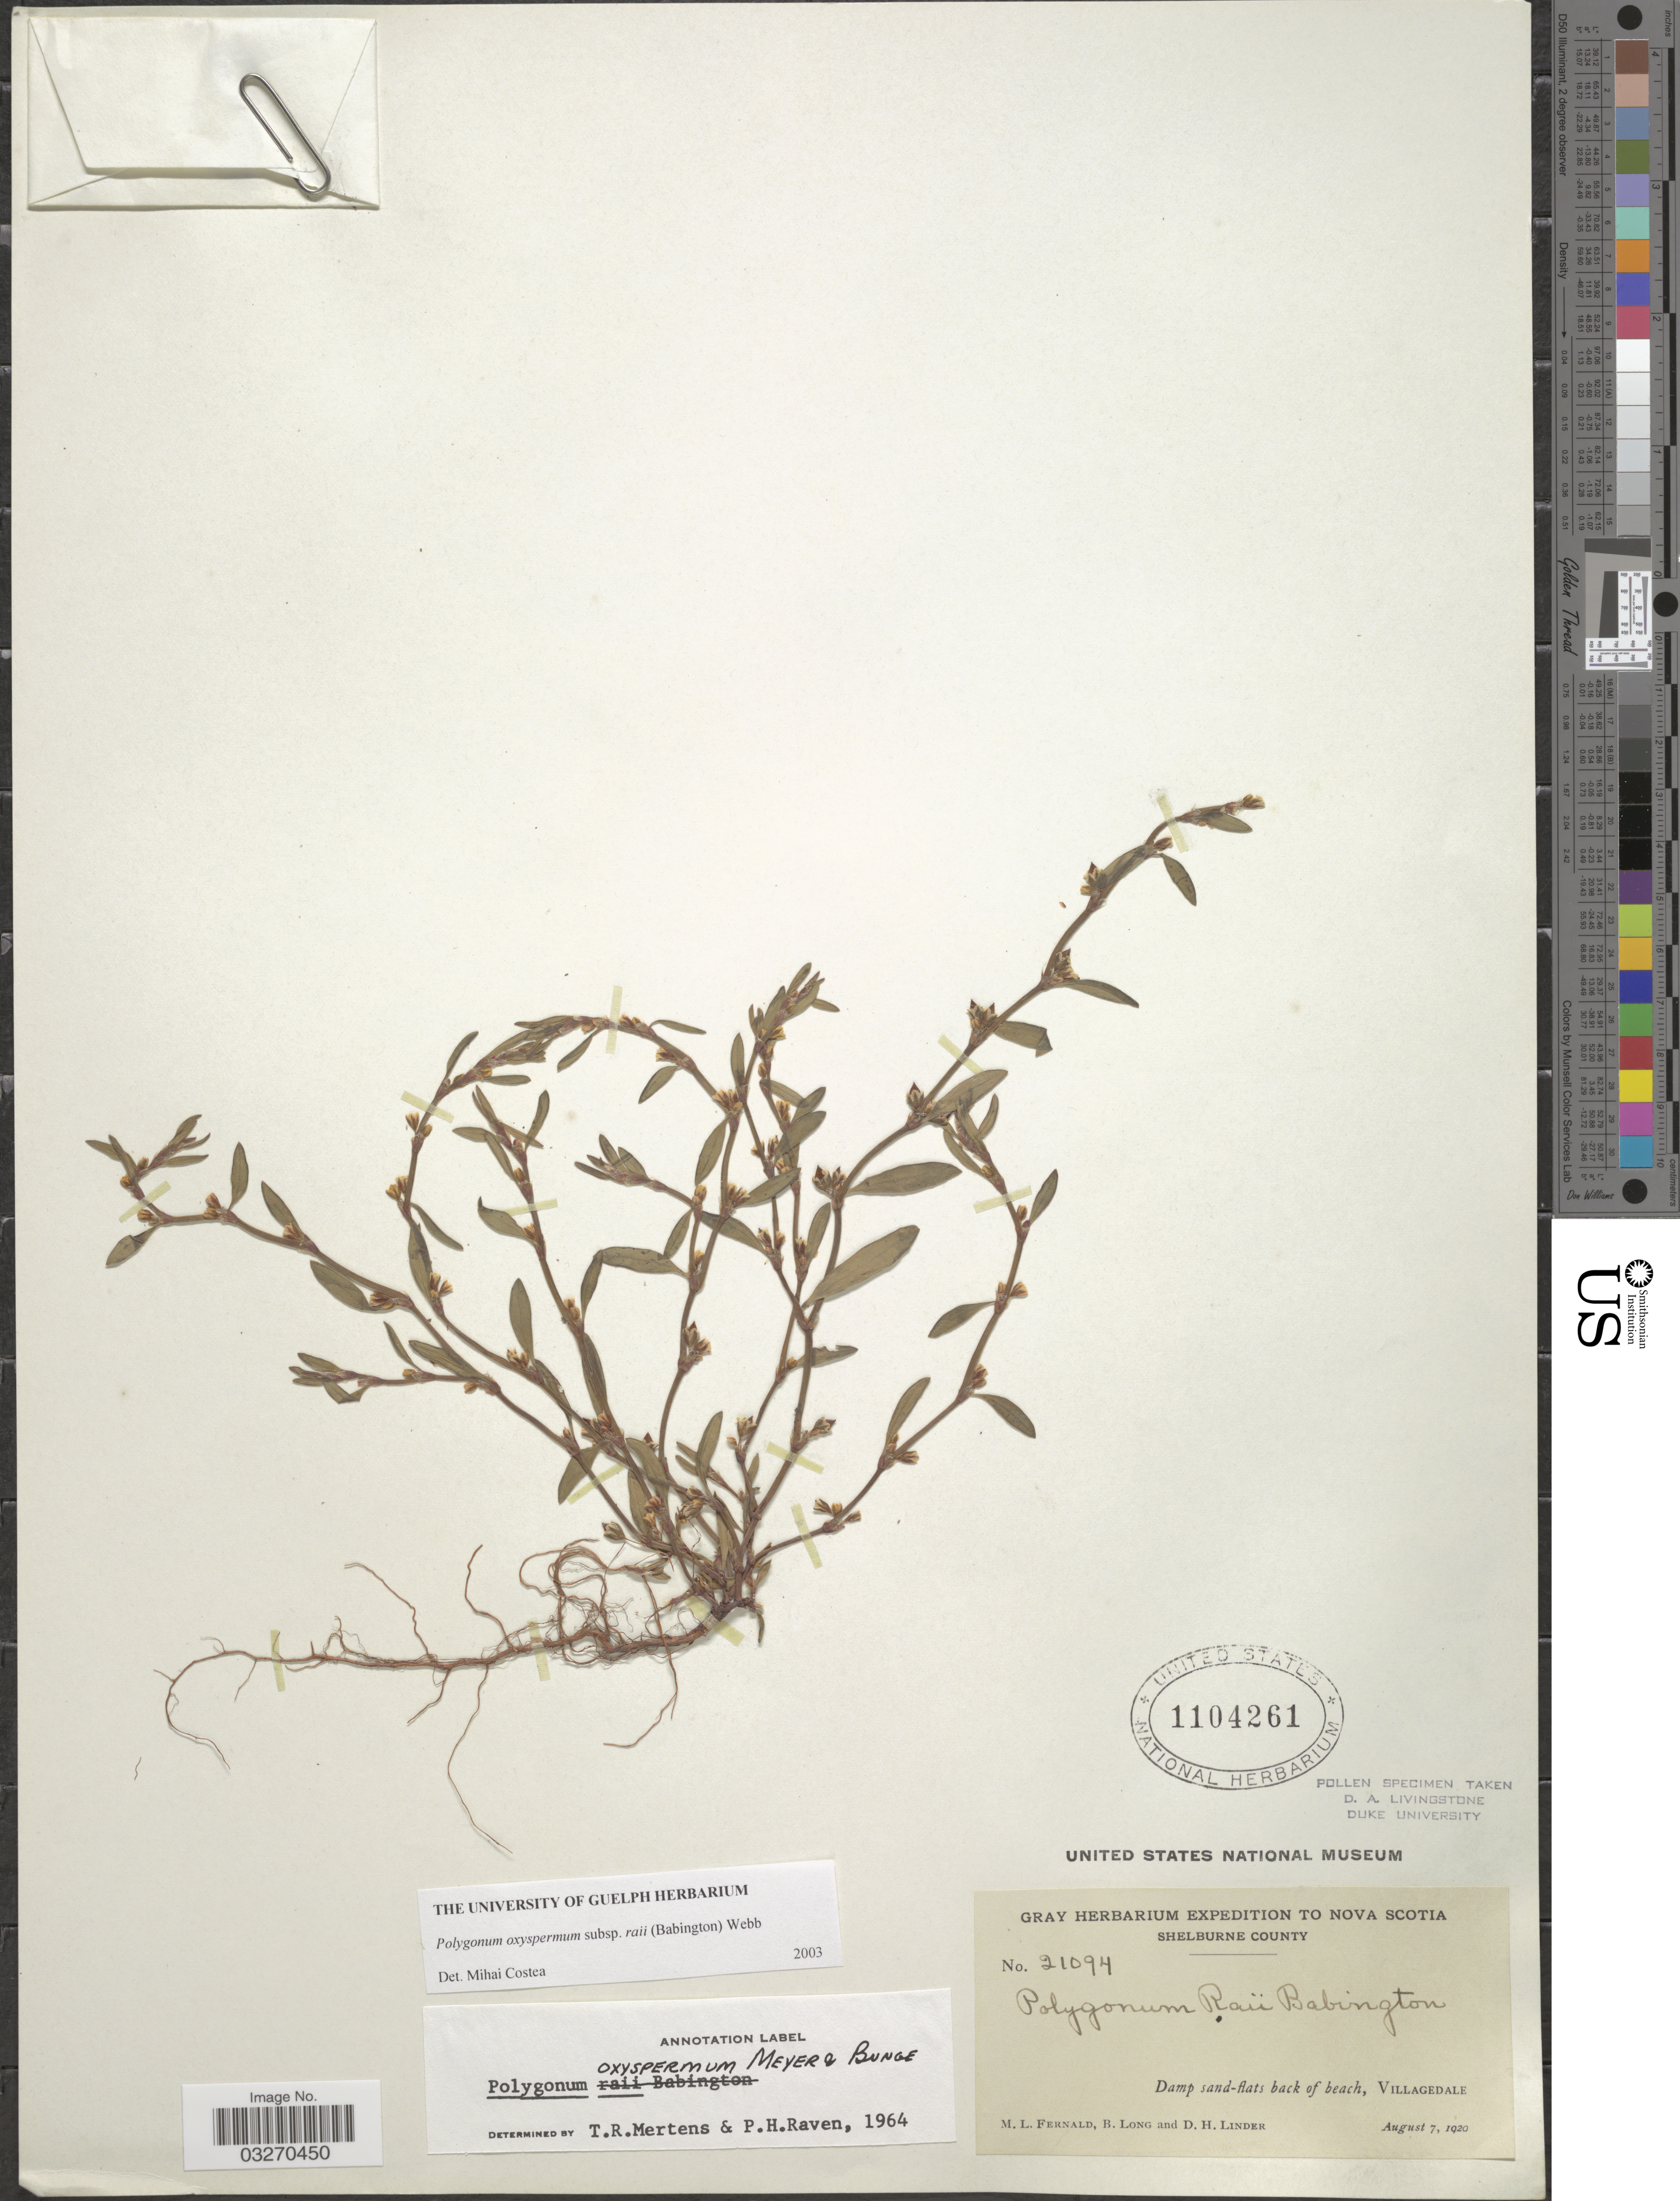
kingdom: Plantae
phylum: Tracheophyta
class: Magnoliopsida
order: Caryophyllales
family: Polygonaceae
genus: Polygonum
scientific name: Polygonum oxyspermum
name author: C.A. Mey. & Bunge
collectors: M. L. Fernald, B. Long & D. Linder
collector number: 21094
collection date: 1920-08-07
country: Canada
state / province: Nova Scotia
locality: Shelburne County. Villagedale.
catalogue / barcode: US 1104261